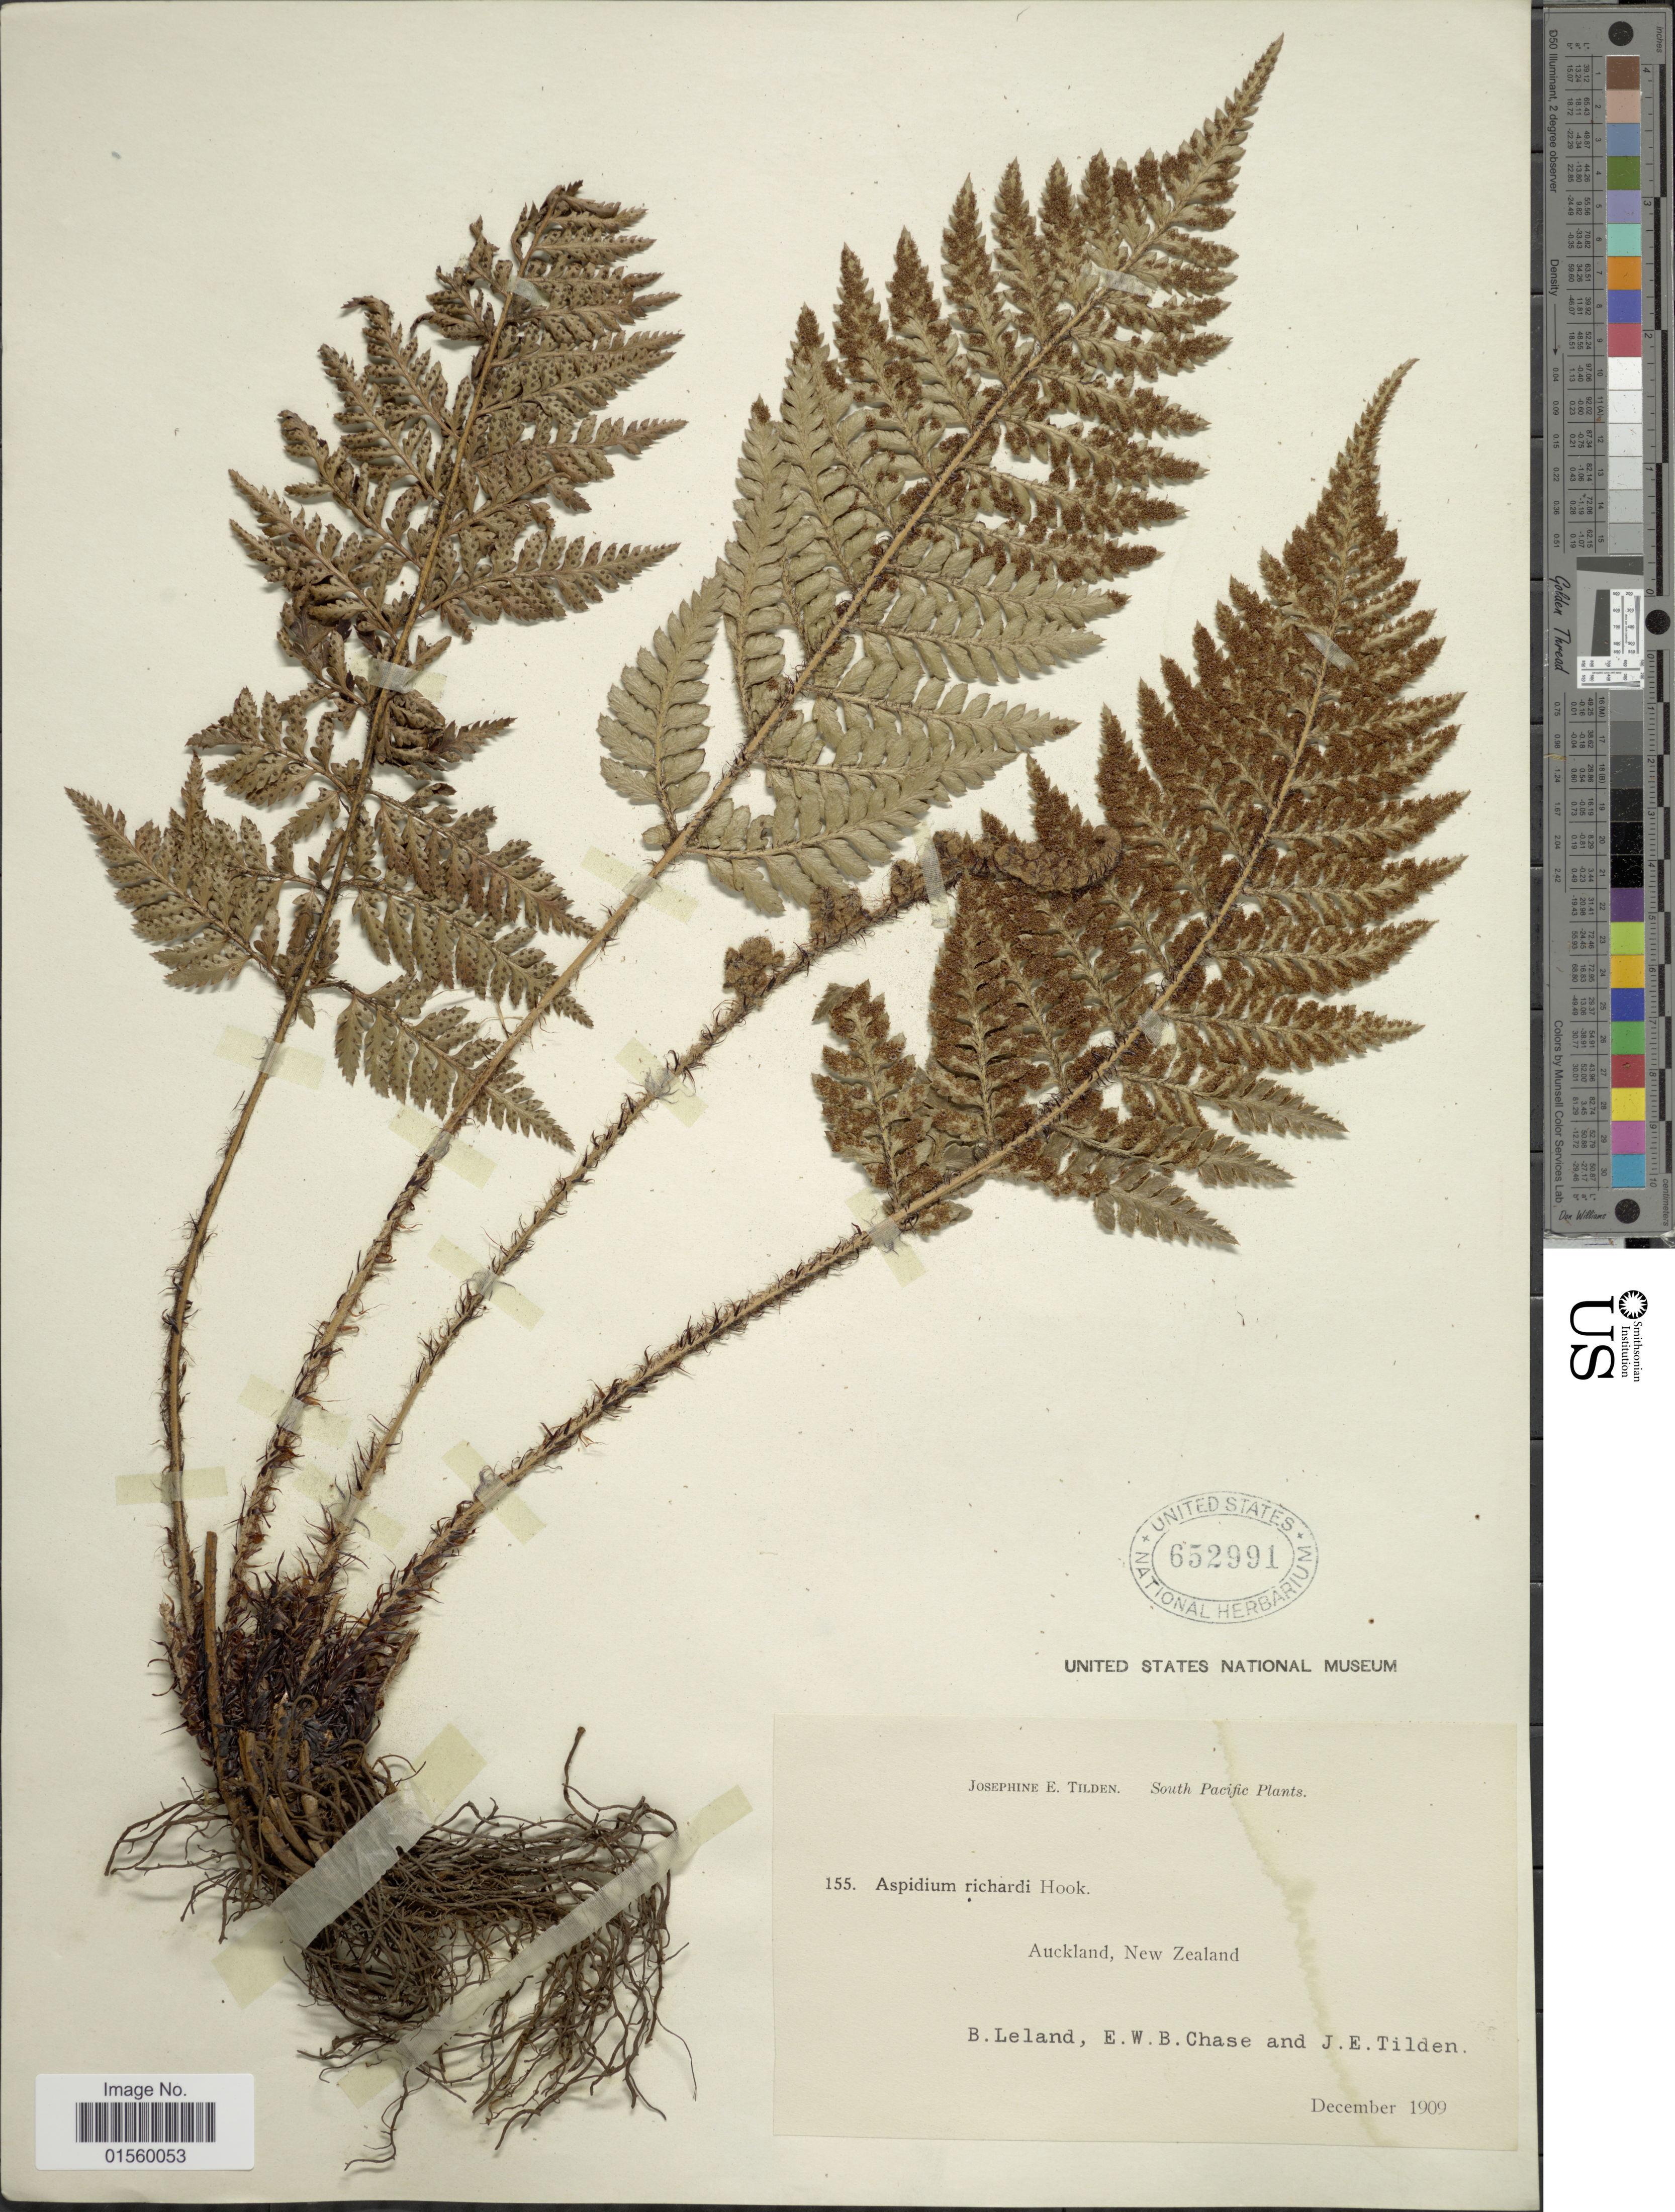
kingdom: Plantae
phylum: Tracheophyta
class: Polypodiopsida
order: Polypodiales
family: Dryopteridaceae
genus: Polystichum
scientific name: Polystichum richardii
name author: J. Sm.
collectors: B. Leland, E. W. Chase & J. E. Tilden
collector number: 155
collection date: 1909-12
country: New Zealand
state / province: Auckland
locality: South Pacific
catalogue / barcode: US 652991